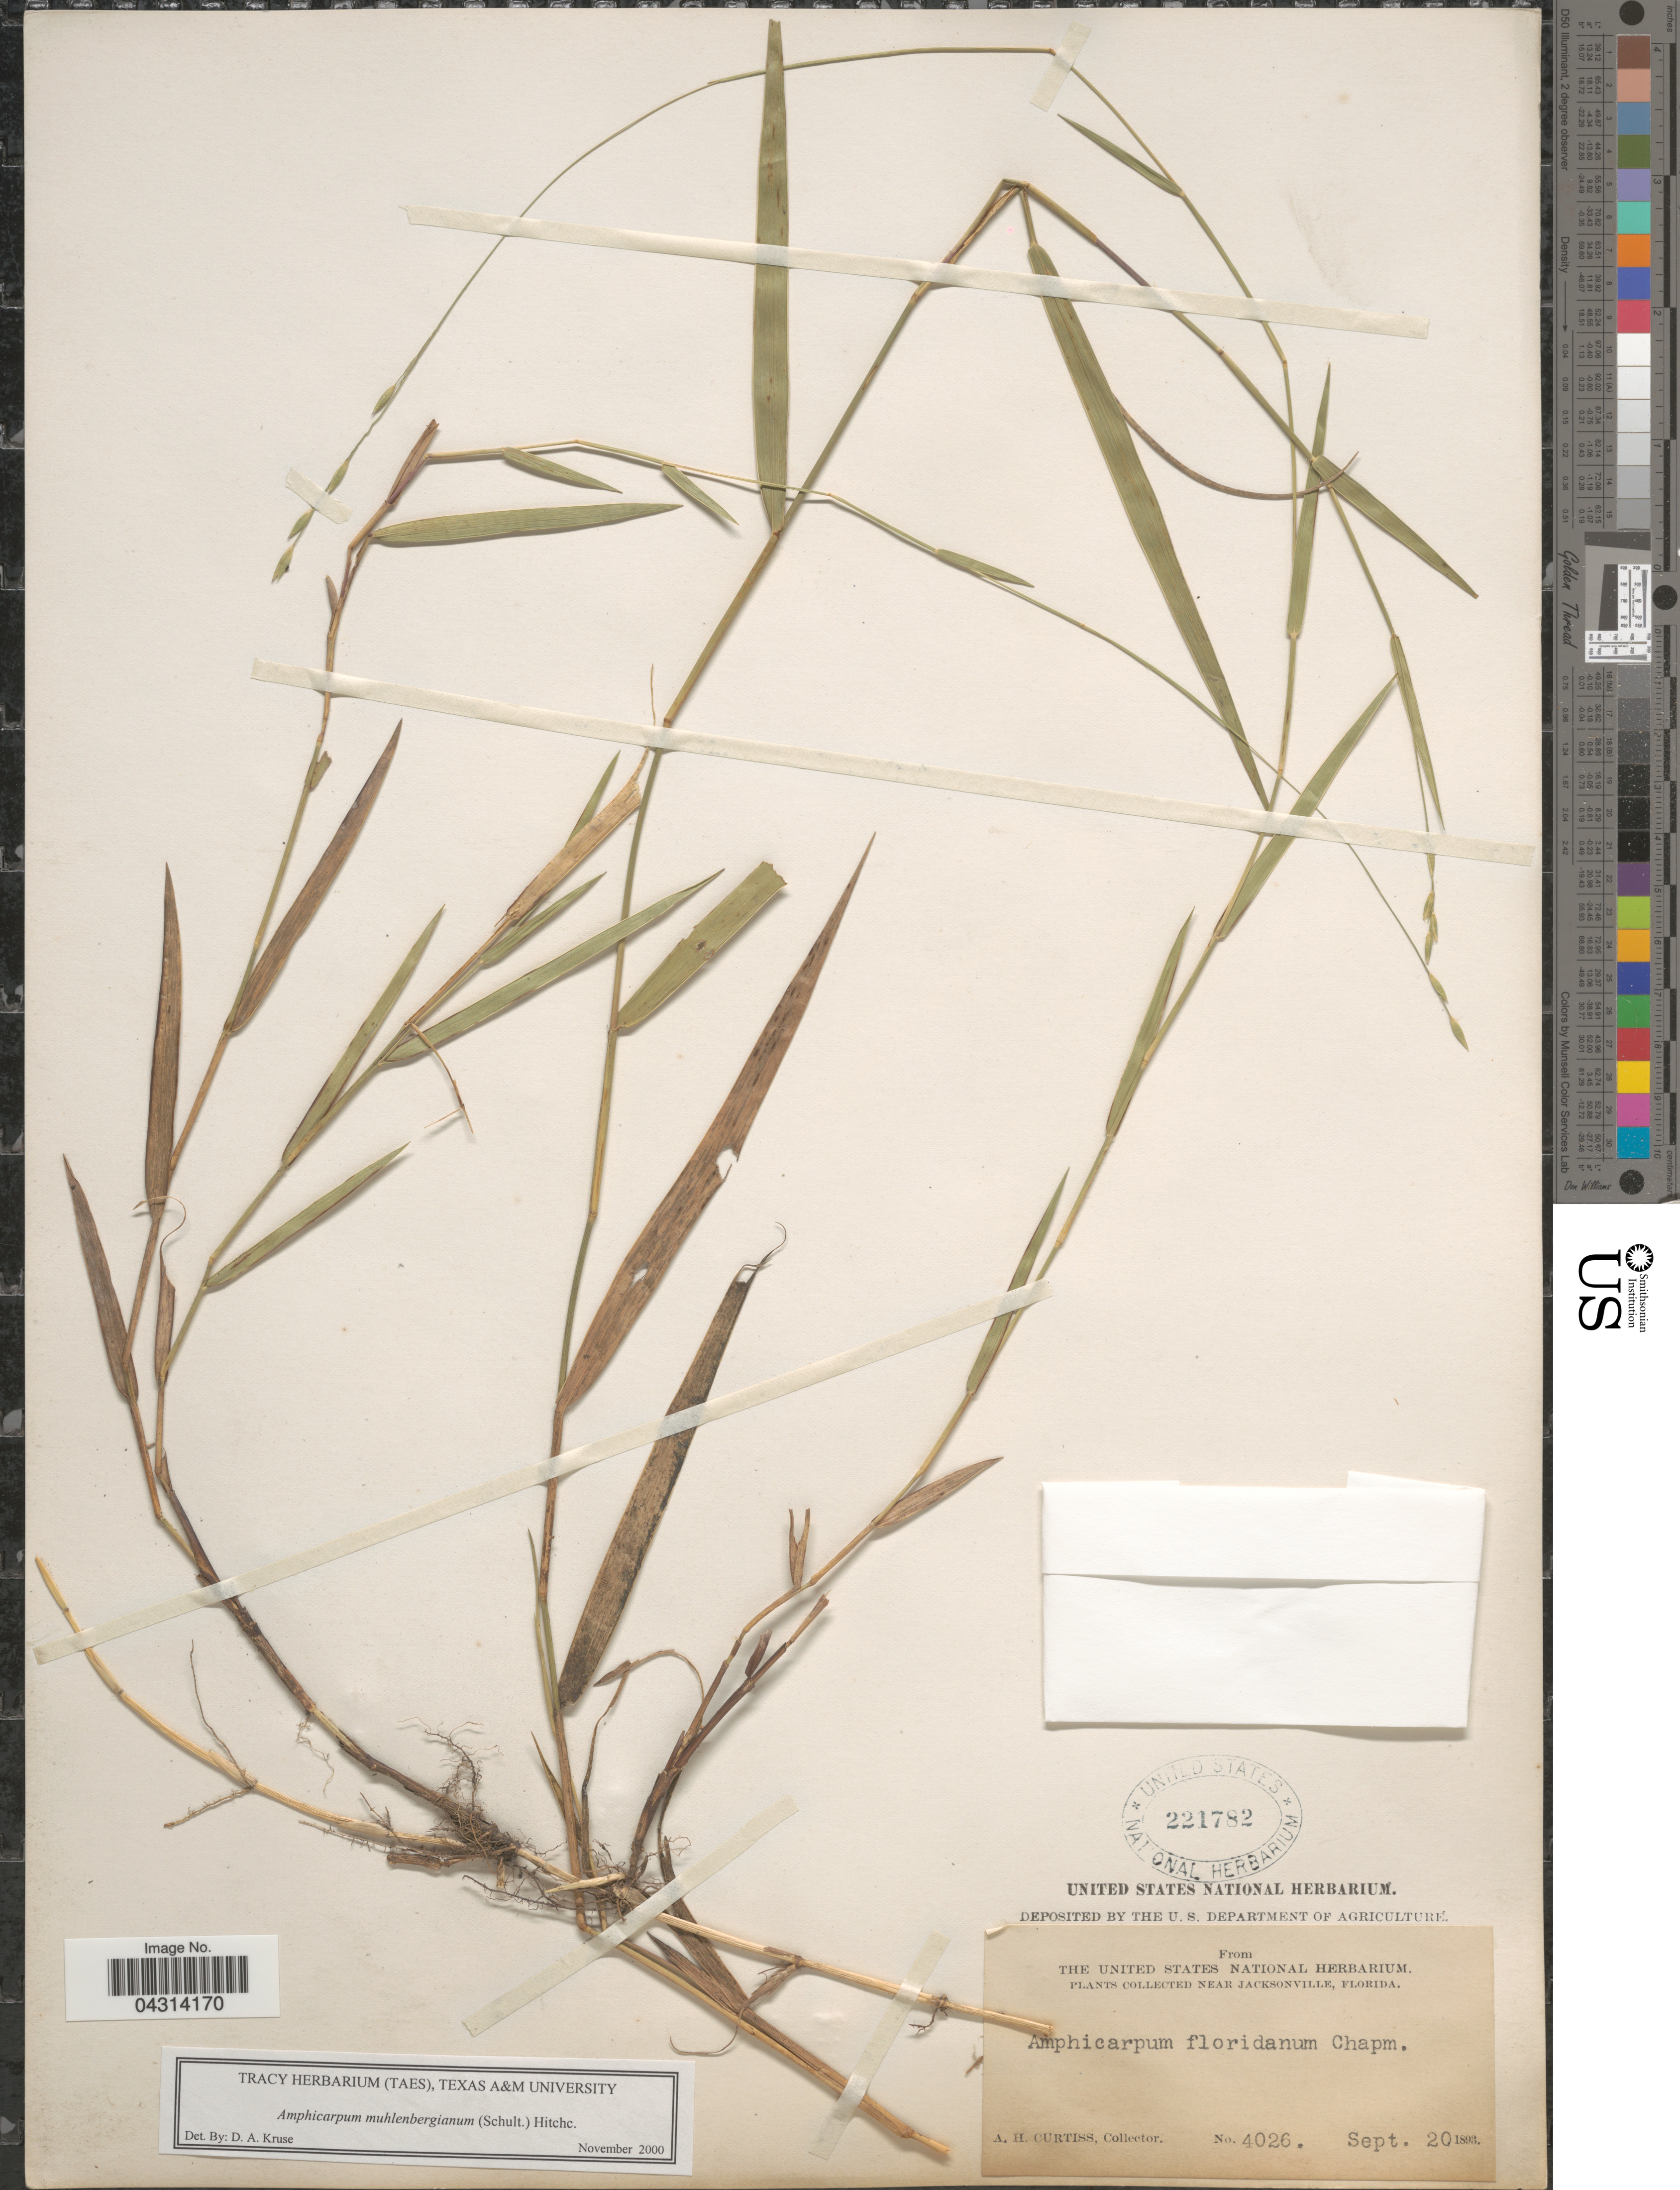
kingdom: Plantae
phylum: Tracheophyta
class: Liliopsida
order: Poales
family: Poaceae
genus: Amphicarpum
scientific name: Amphicarpum muhlenbergianum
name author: (Schult.) Hitchc.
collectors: A. H. Curtiss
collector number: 4026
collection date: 1893-09-20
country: United States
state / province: Florida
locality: Near Jacksonville.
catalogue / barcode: US 221782